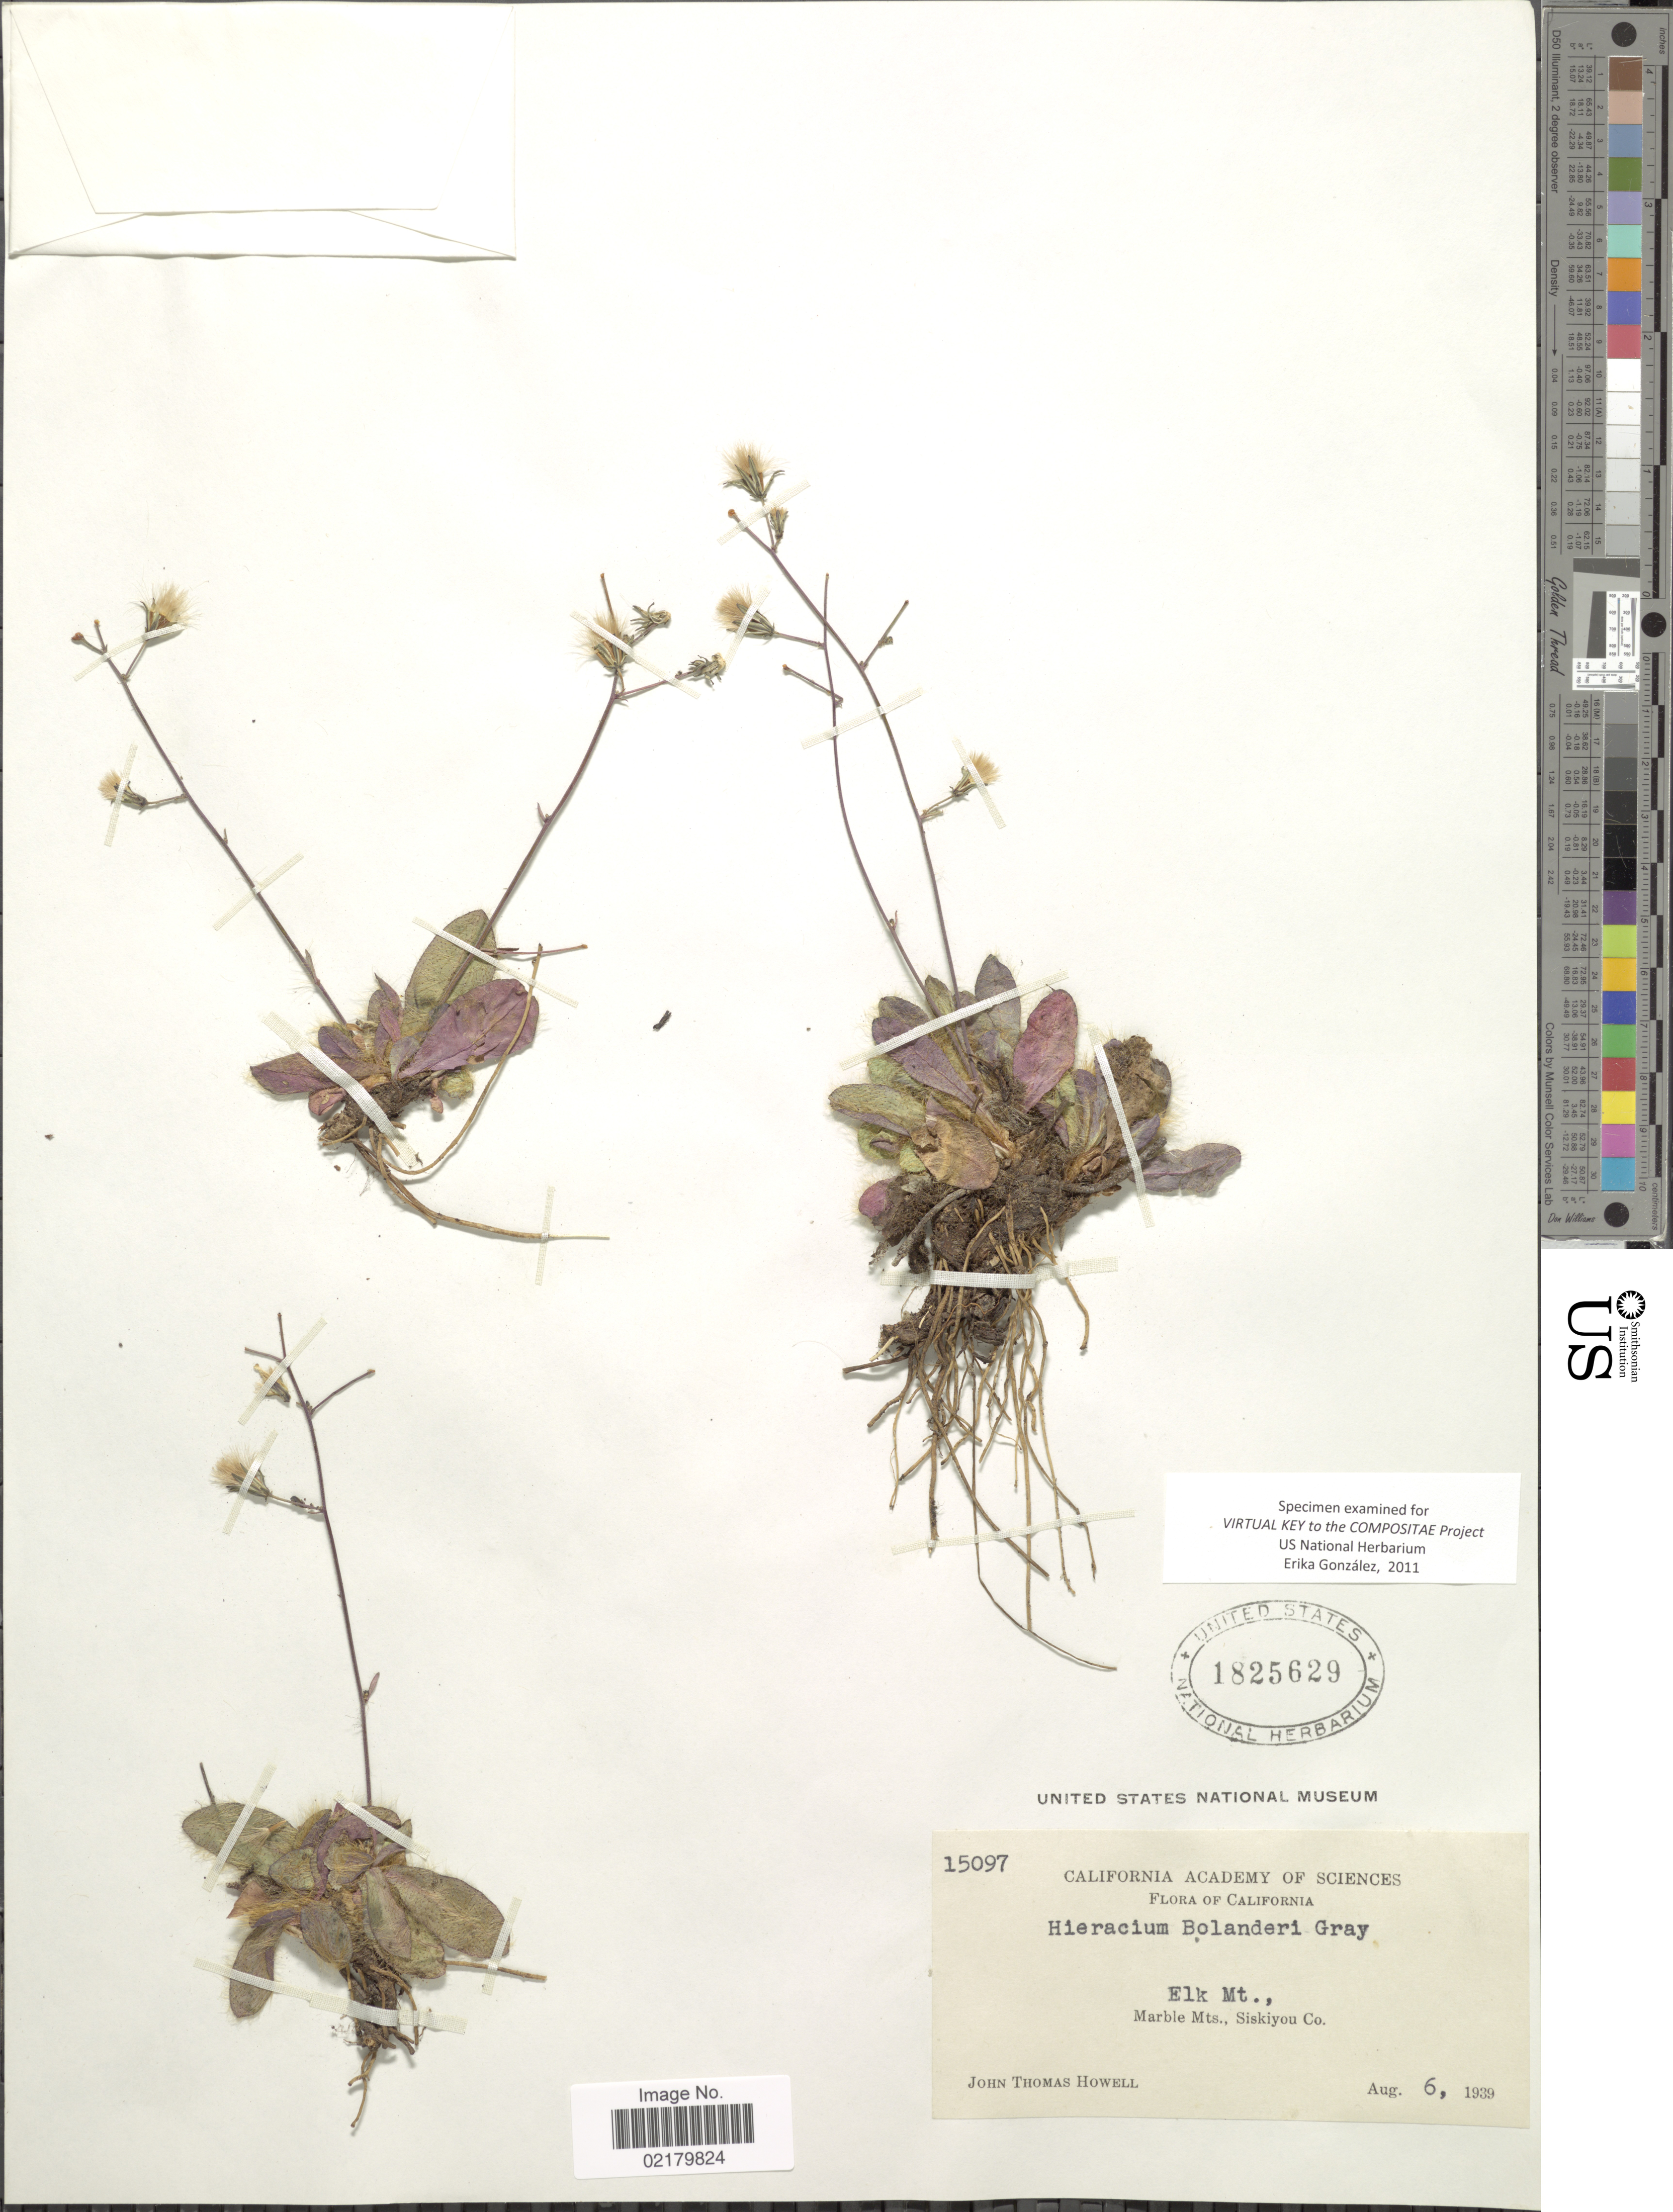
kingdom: Plantae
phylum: Tracheophyta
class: Magnoliopsida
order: Asterales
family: Asteraceae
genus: Hieracium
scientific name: Hieracium bolanderi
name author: A. Gray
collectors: J. T. Howell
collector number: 15097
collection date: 1939-08-06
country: United States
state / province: California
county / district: Siskiyou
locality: Elk Mt., Marble Mts., Siskiyou Co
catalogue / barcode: US 1825629